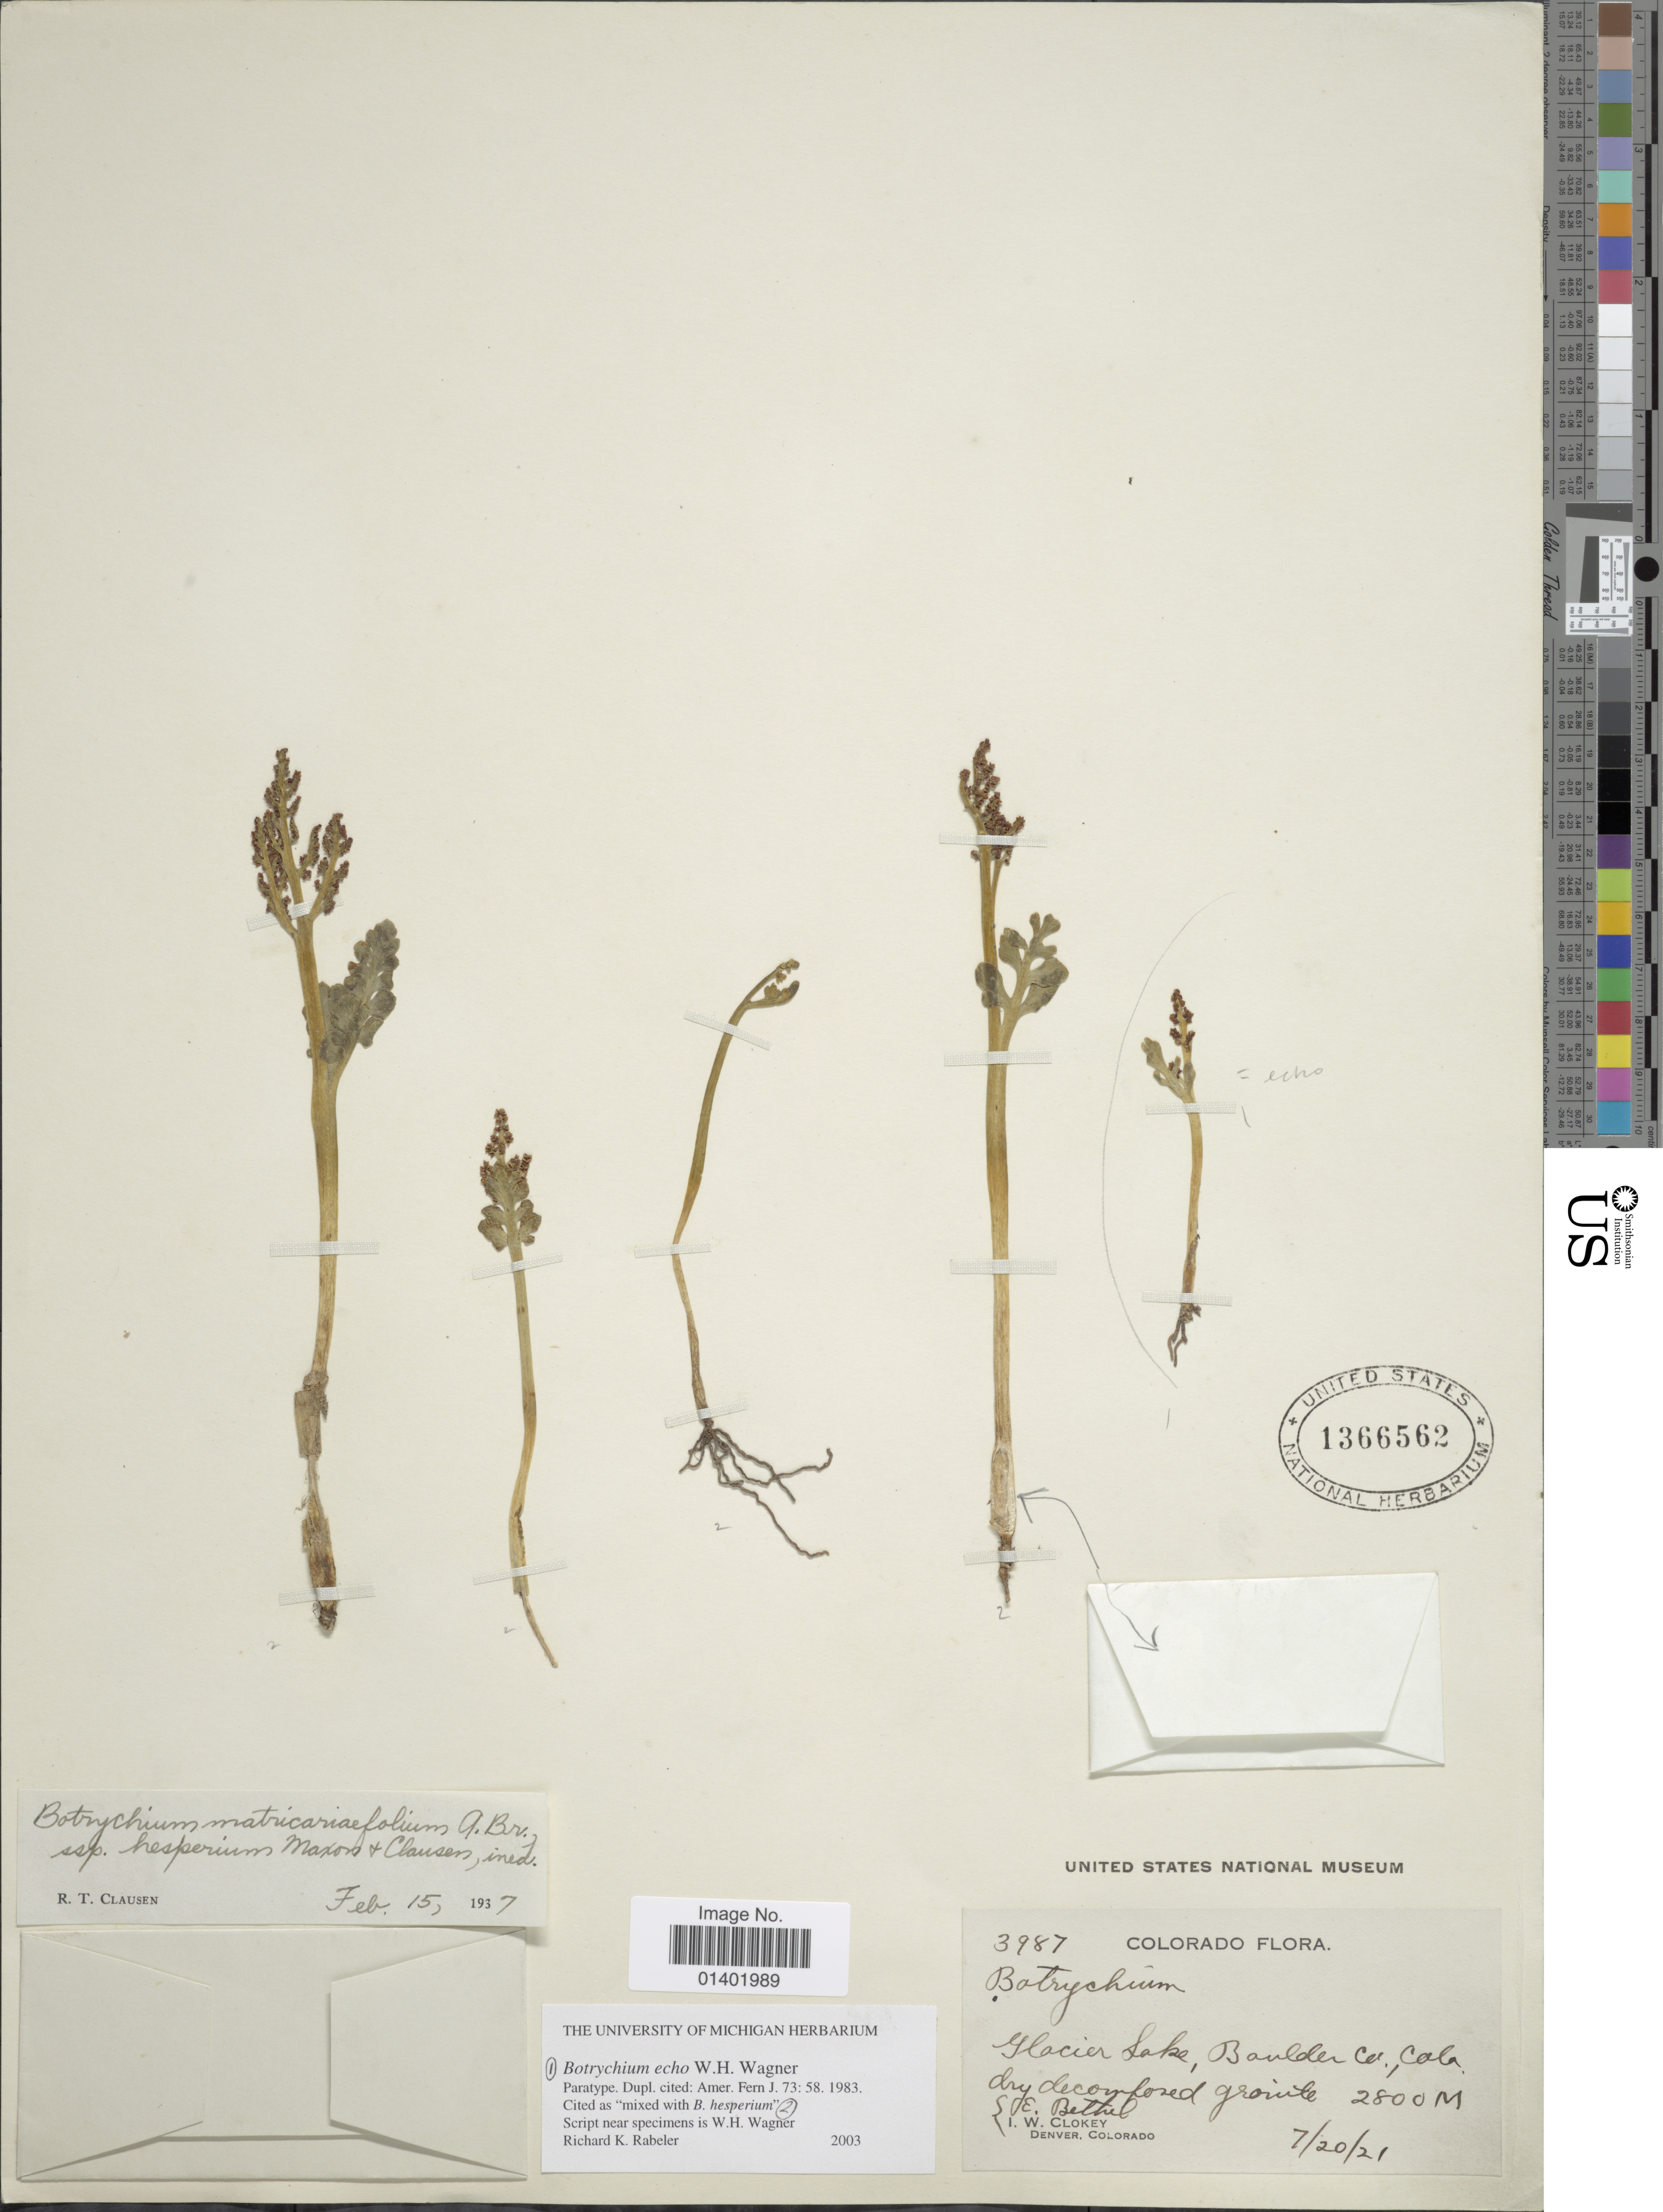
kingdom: Plantae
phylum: Tracheophyta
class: Polypodiopsida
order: Ophioglossales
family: Ophioglossaceae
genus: Botrychium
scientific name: Botrychium echo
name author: W.H. Wagner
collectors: I. W. Clokey & E. Bethel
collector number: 3987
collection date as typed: Transcribed d/m/y: 20/7/21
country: United States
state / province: Colorado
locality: Glacier Lake, Boulder Co.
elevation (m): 2800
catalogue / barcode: US 1366562